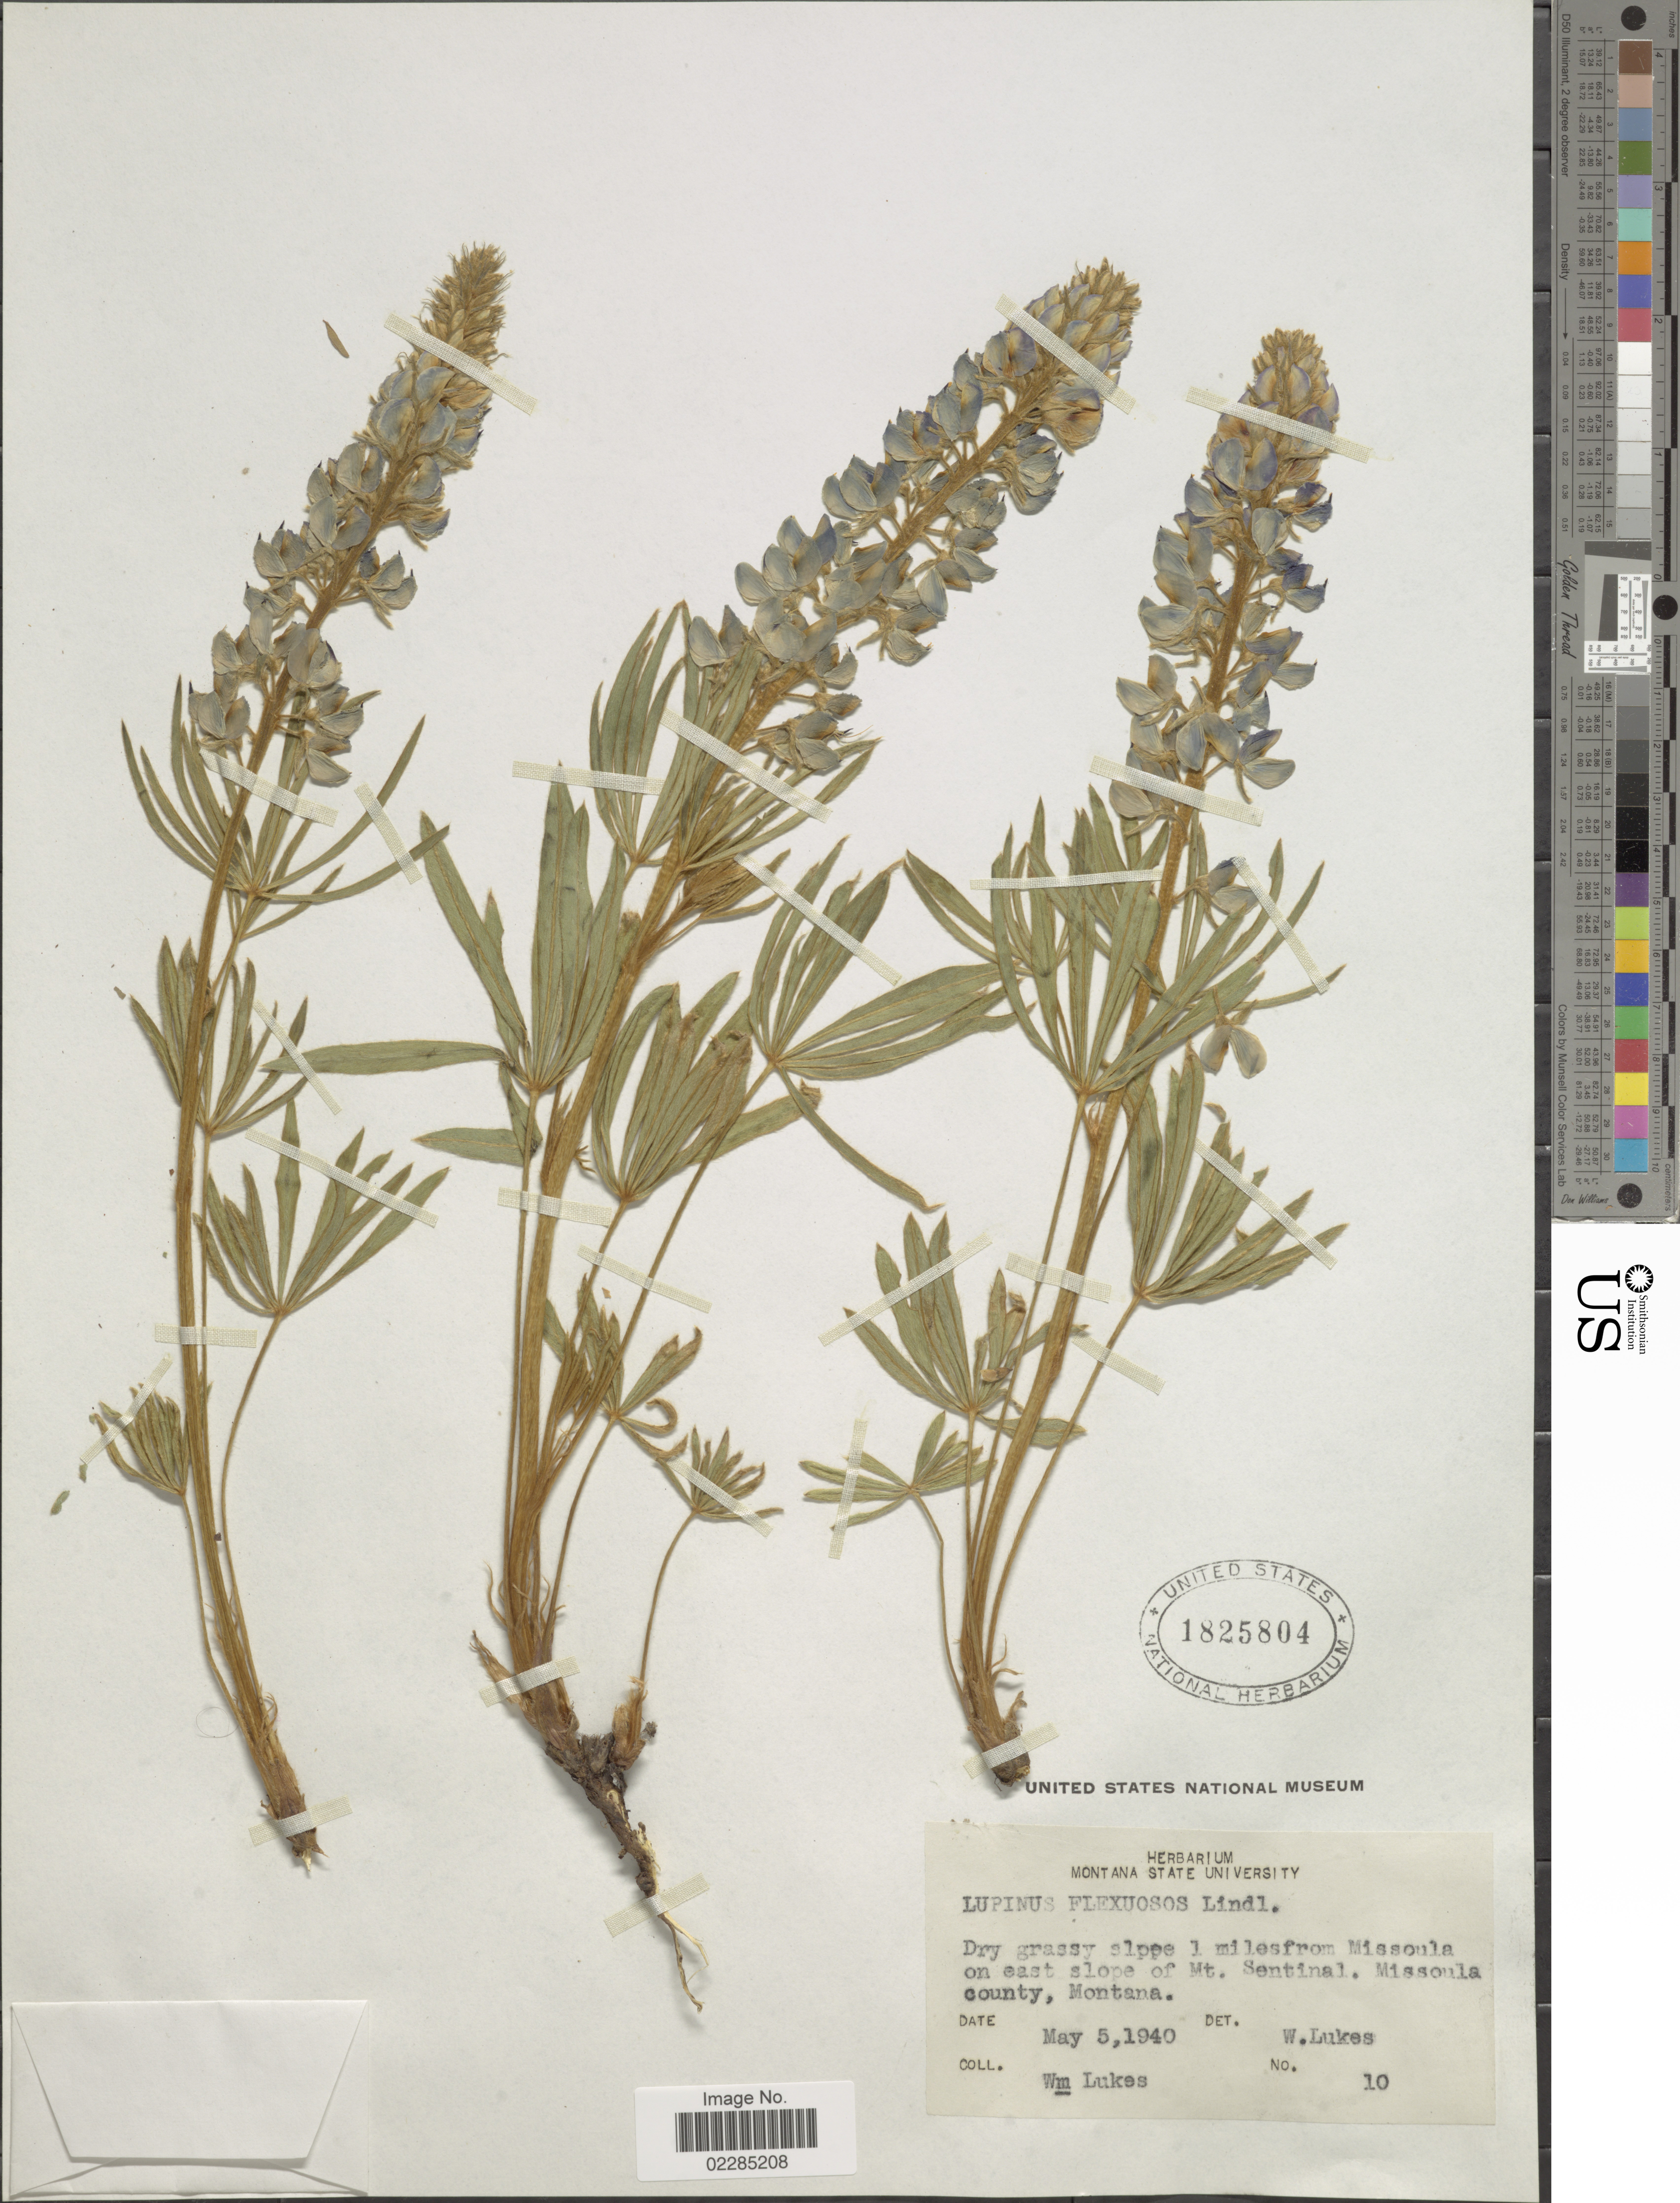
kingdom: Plantae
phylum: Tracheophyta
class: Magnoliopsida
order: Fabales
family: Fabaceae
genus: Lupinus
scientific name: Lupinus flexuosus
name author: Lindley ex J. Agardh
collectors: W. Lukes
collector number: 10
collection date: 1940-05-05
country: United States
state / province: Montana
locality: Grassy slope 1 mile from Missoula on east slope of Mt. Sentinal, Missoula county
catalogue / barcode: US 1825804